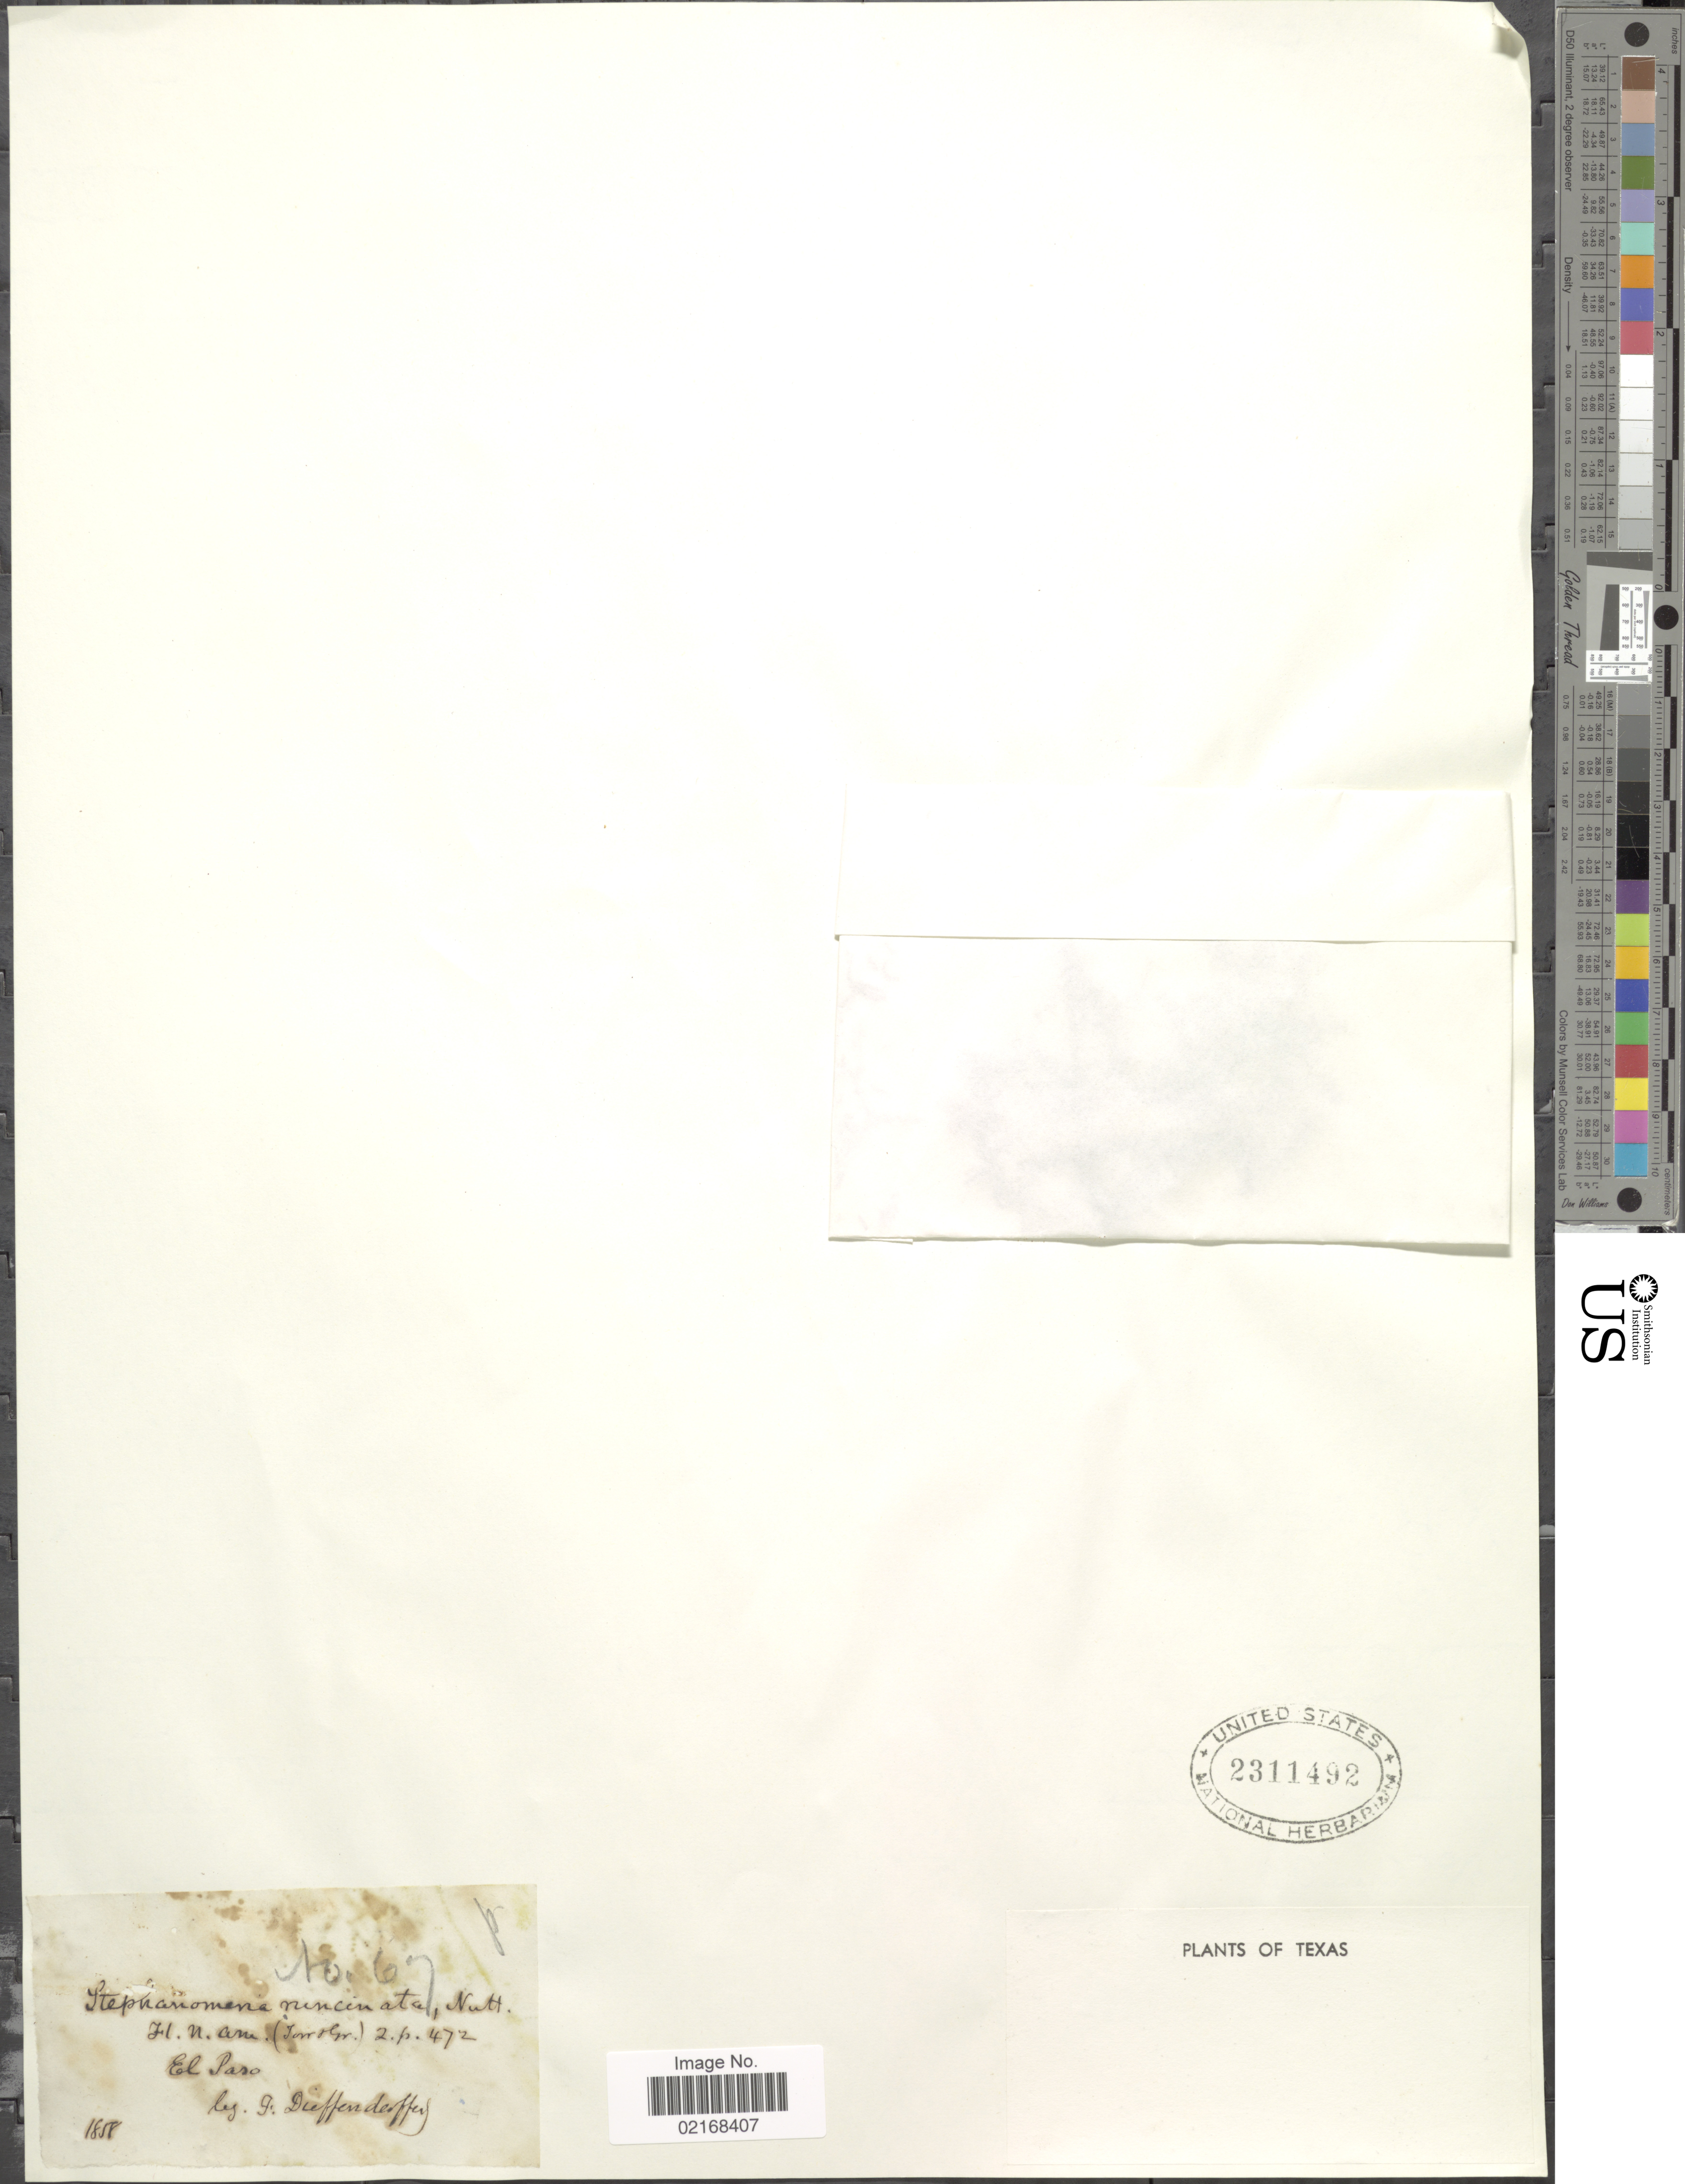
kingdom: Plantae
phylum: Tracheophyta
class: Magnoliopsida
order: Asterales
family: Asteraceae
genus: Stephanomeria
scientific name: Stephanomeria runcinata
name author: Nutt.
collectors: F. Dieffenderffer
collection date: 1858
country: United States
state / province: Texas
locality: El Paso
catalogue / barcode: US 2311492